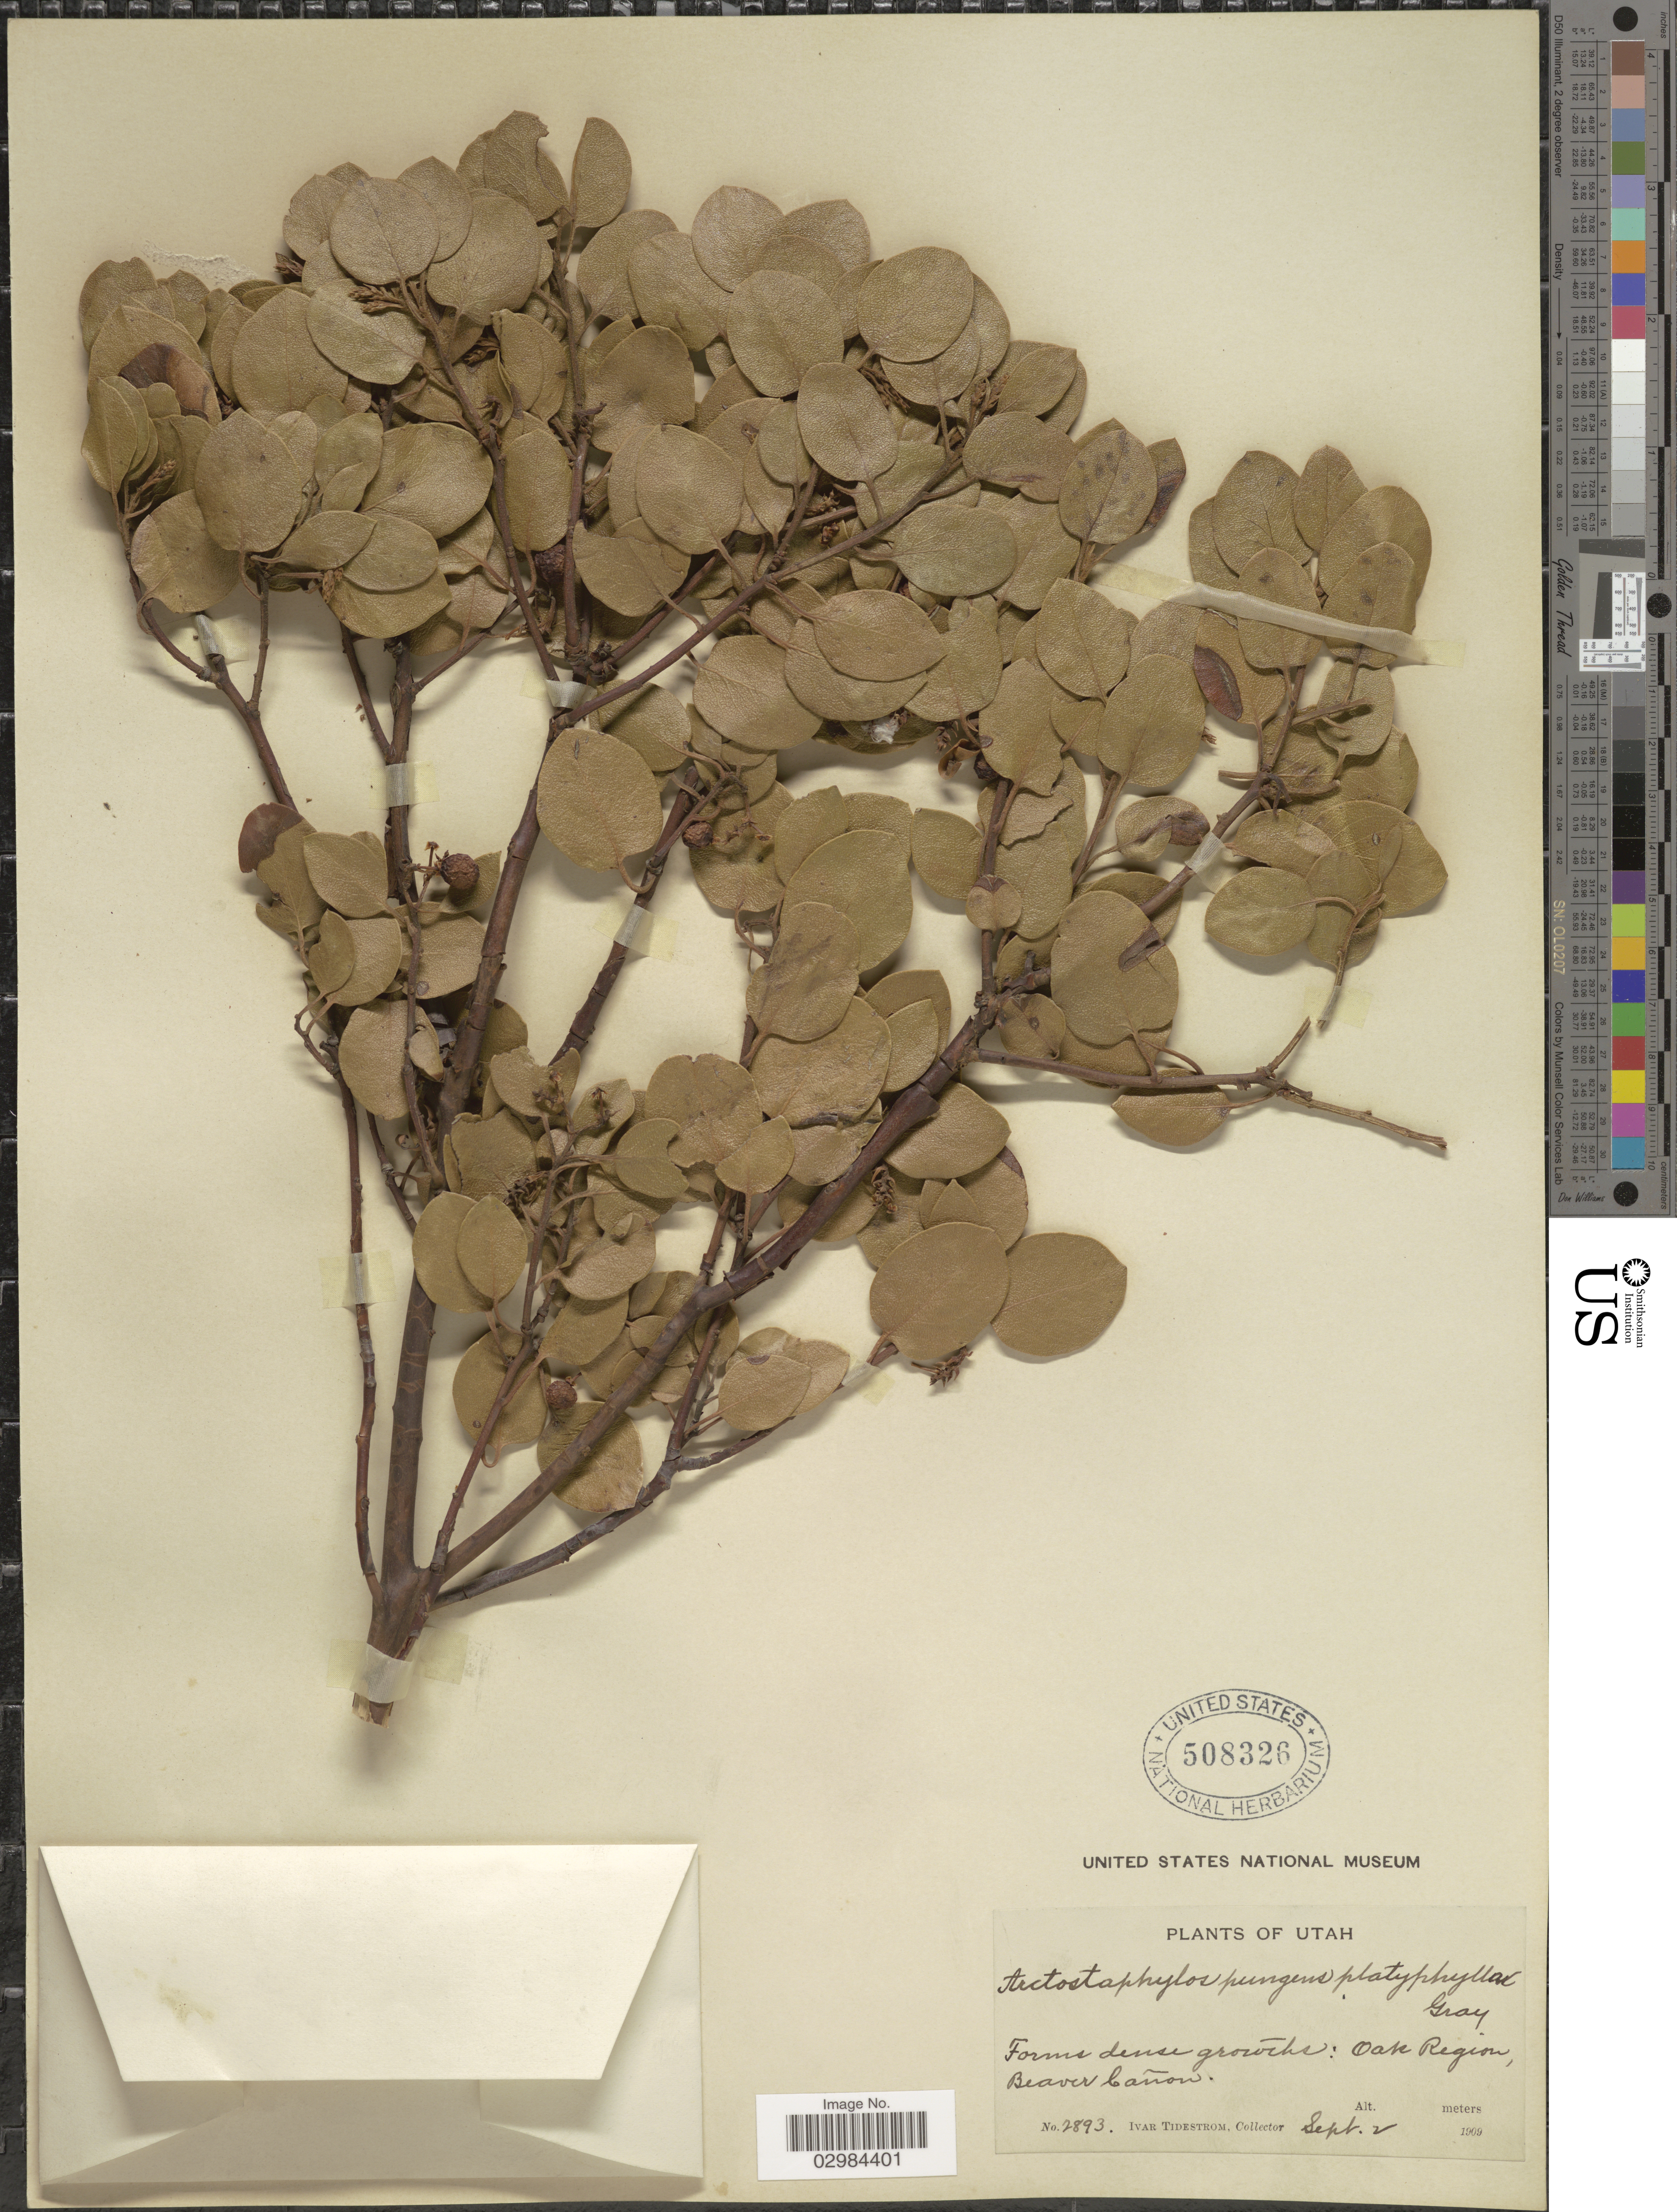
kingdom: Plantae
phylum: Tracheophyta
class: Magnoliopsida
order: Ericales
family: Ericaceae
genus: Arctostaphylos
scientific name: Arctostaphylos platyphylla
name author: (A. Gray) Kuntze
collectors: I. F. Tidestrom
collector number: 2893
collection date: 1909-09-02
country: United States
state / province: Utah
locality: Oak Region, Beaver Cañon.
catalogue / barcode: US 508326